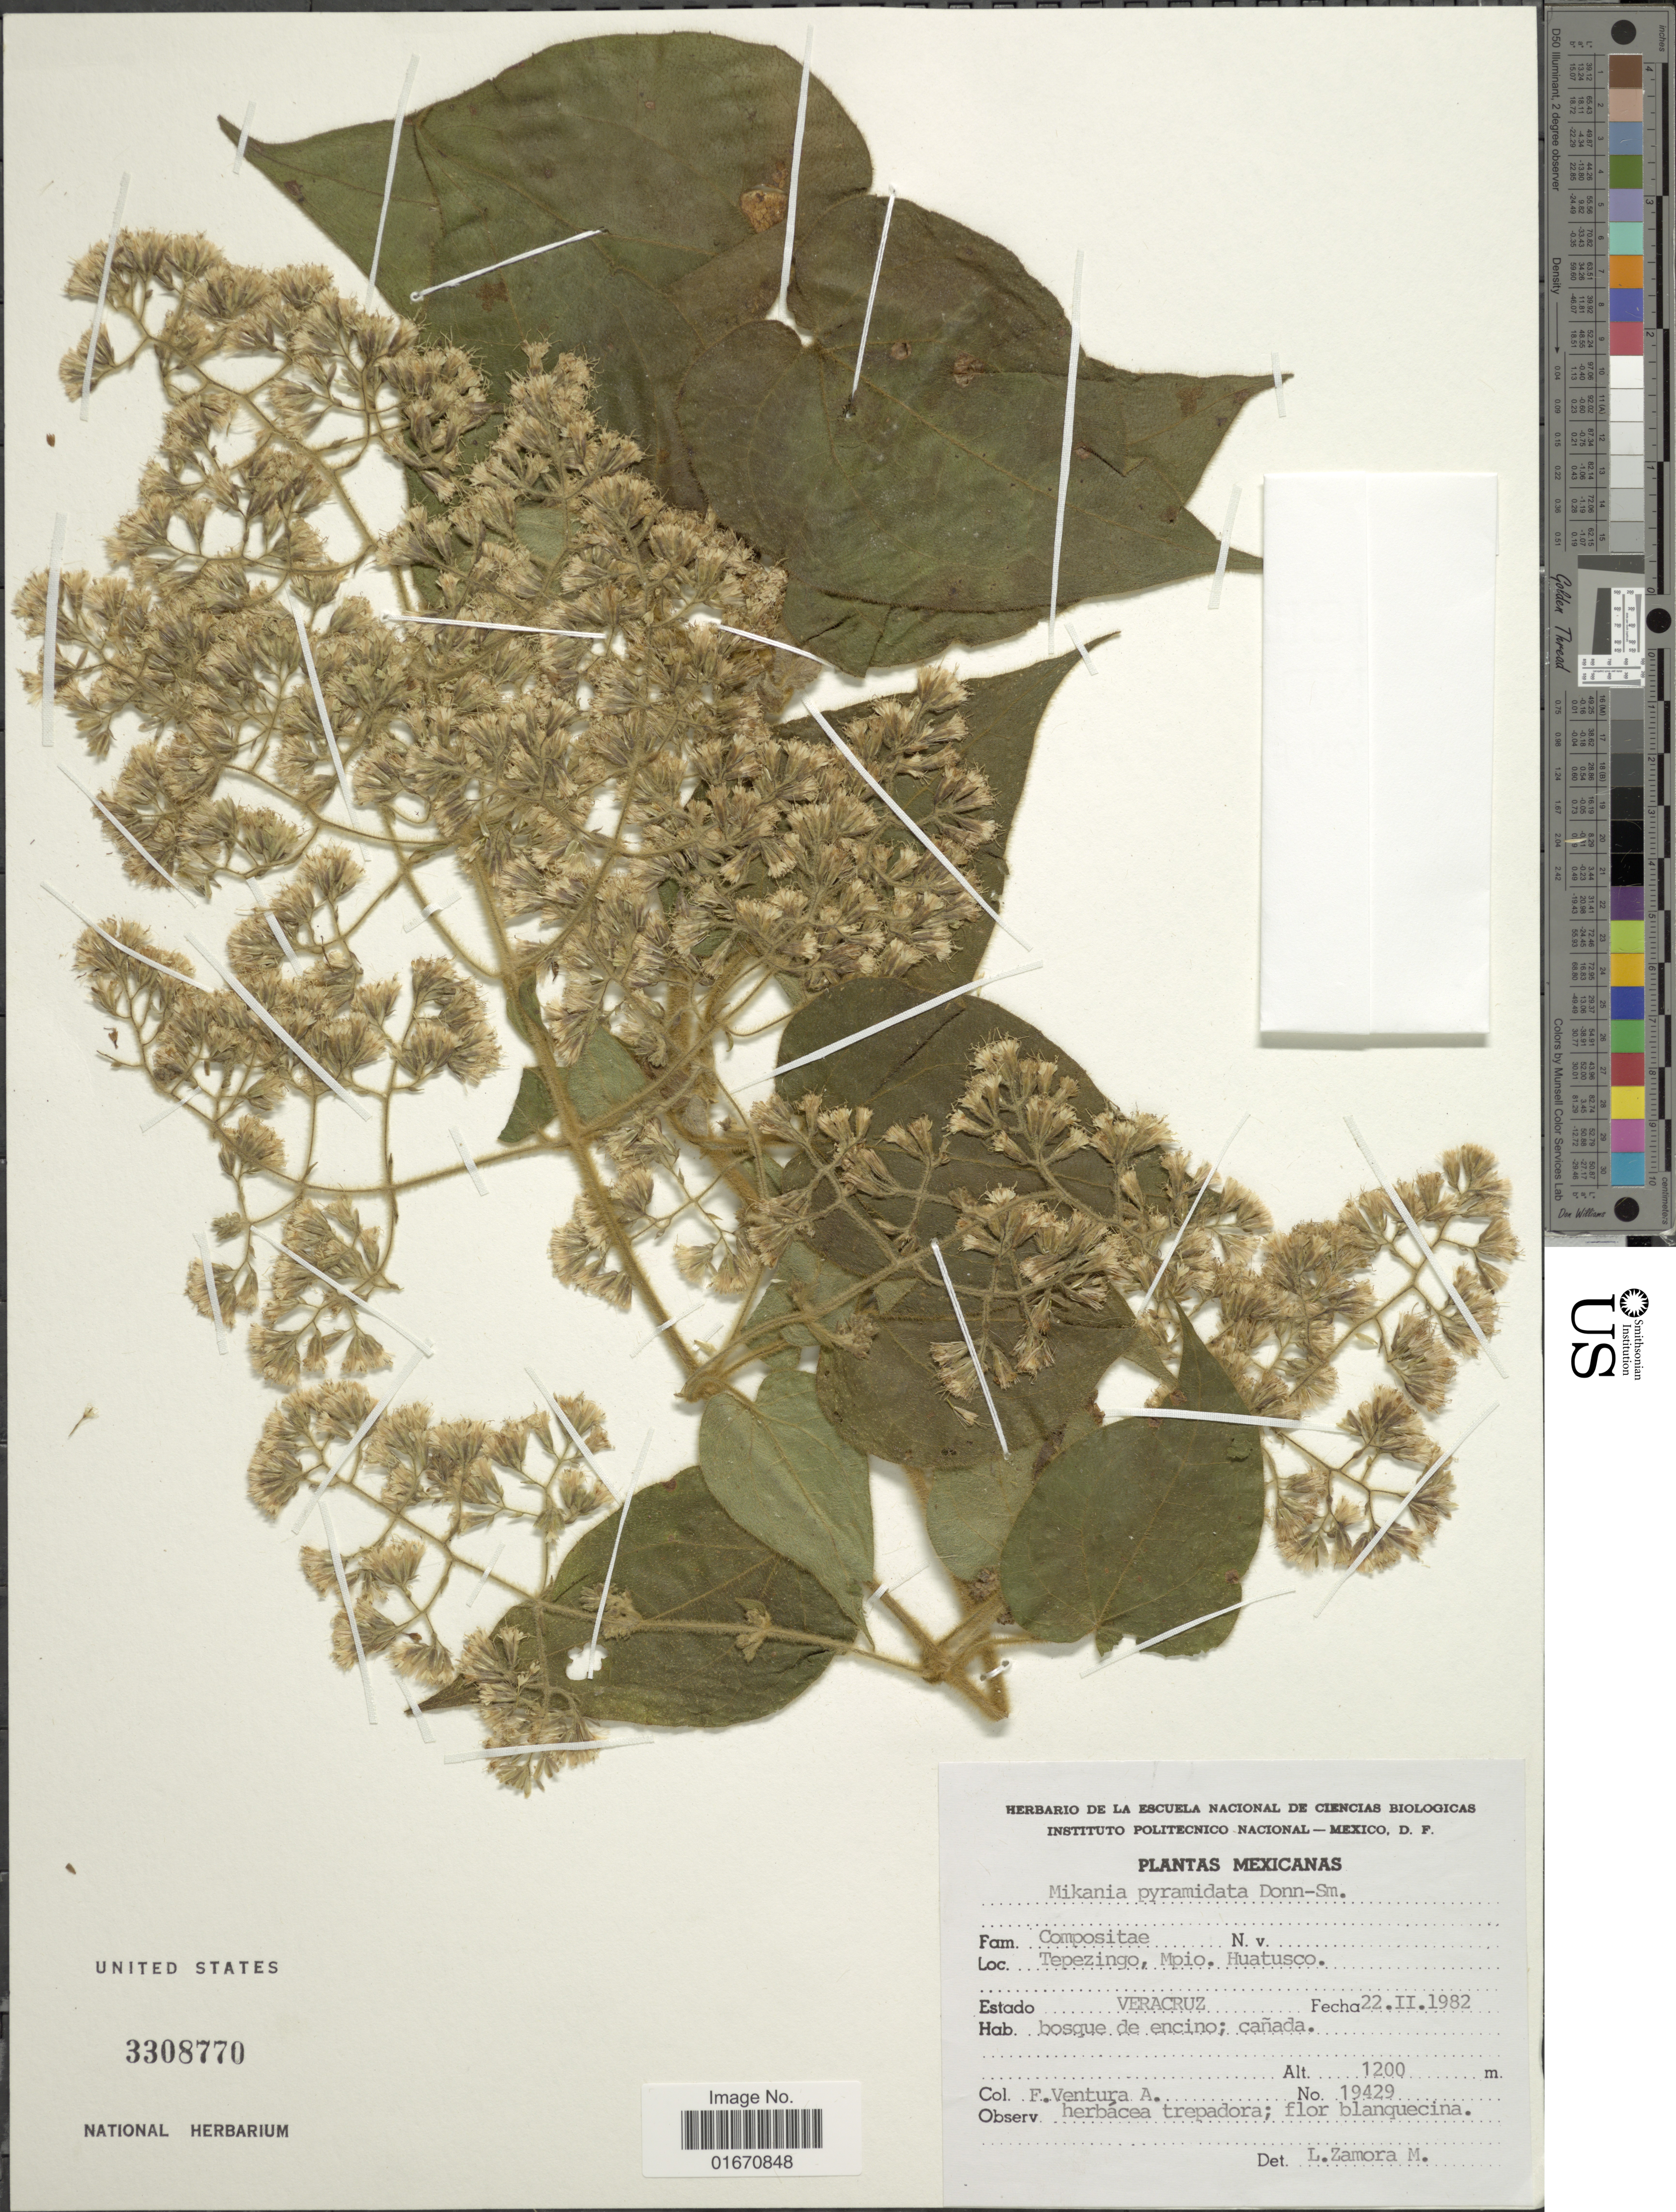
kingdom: Plantae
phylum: Tracheophyta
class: Magnoliopsida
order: Asterales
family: Asteraceae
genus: Mikania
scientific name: Mikania pyramidata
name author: Donn. Sm.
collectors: F. Ventura A.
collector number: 19429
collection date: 1982-02-22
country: Mexico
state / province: Veracruz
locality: Tepezingo, Mpio. Huatusco, Estado Veracruz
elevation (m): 1200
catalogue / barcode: US 3308770